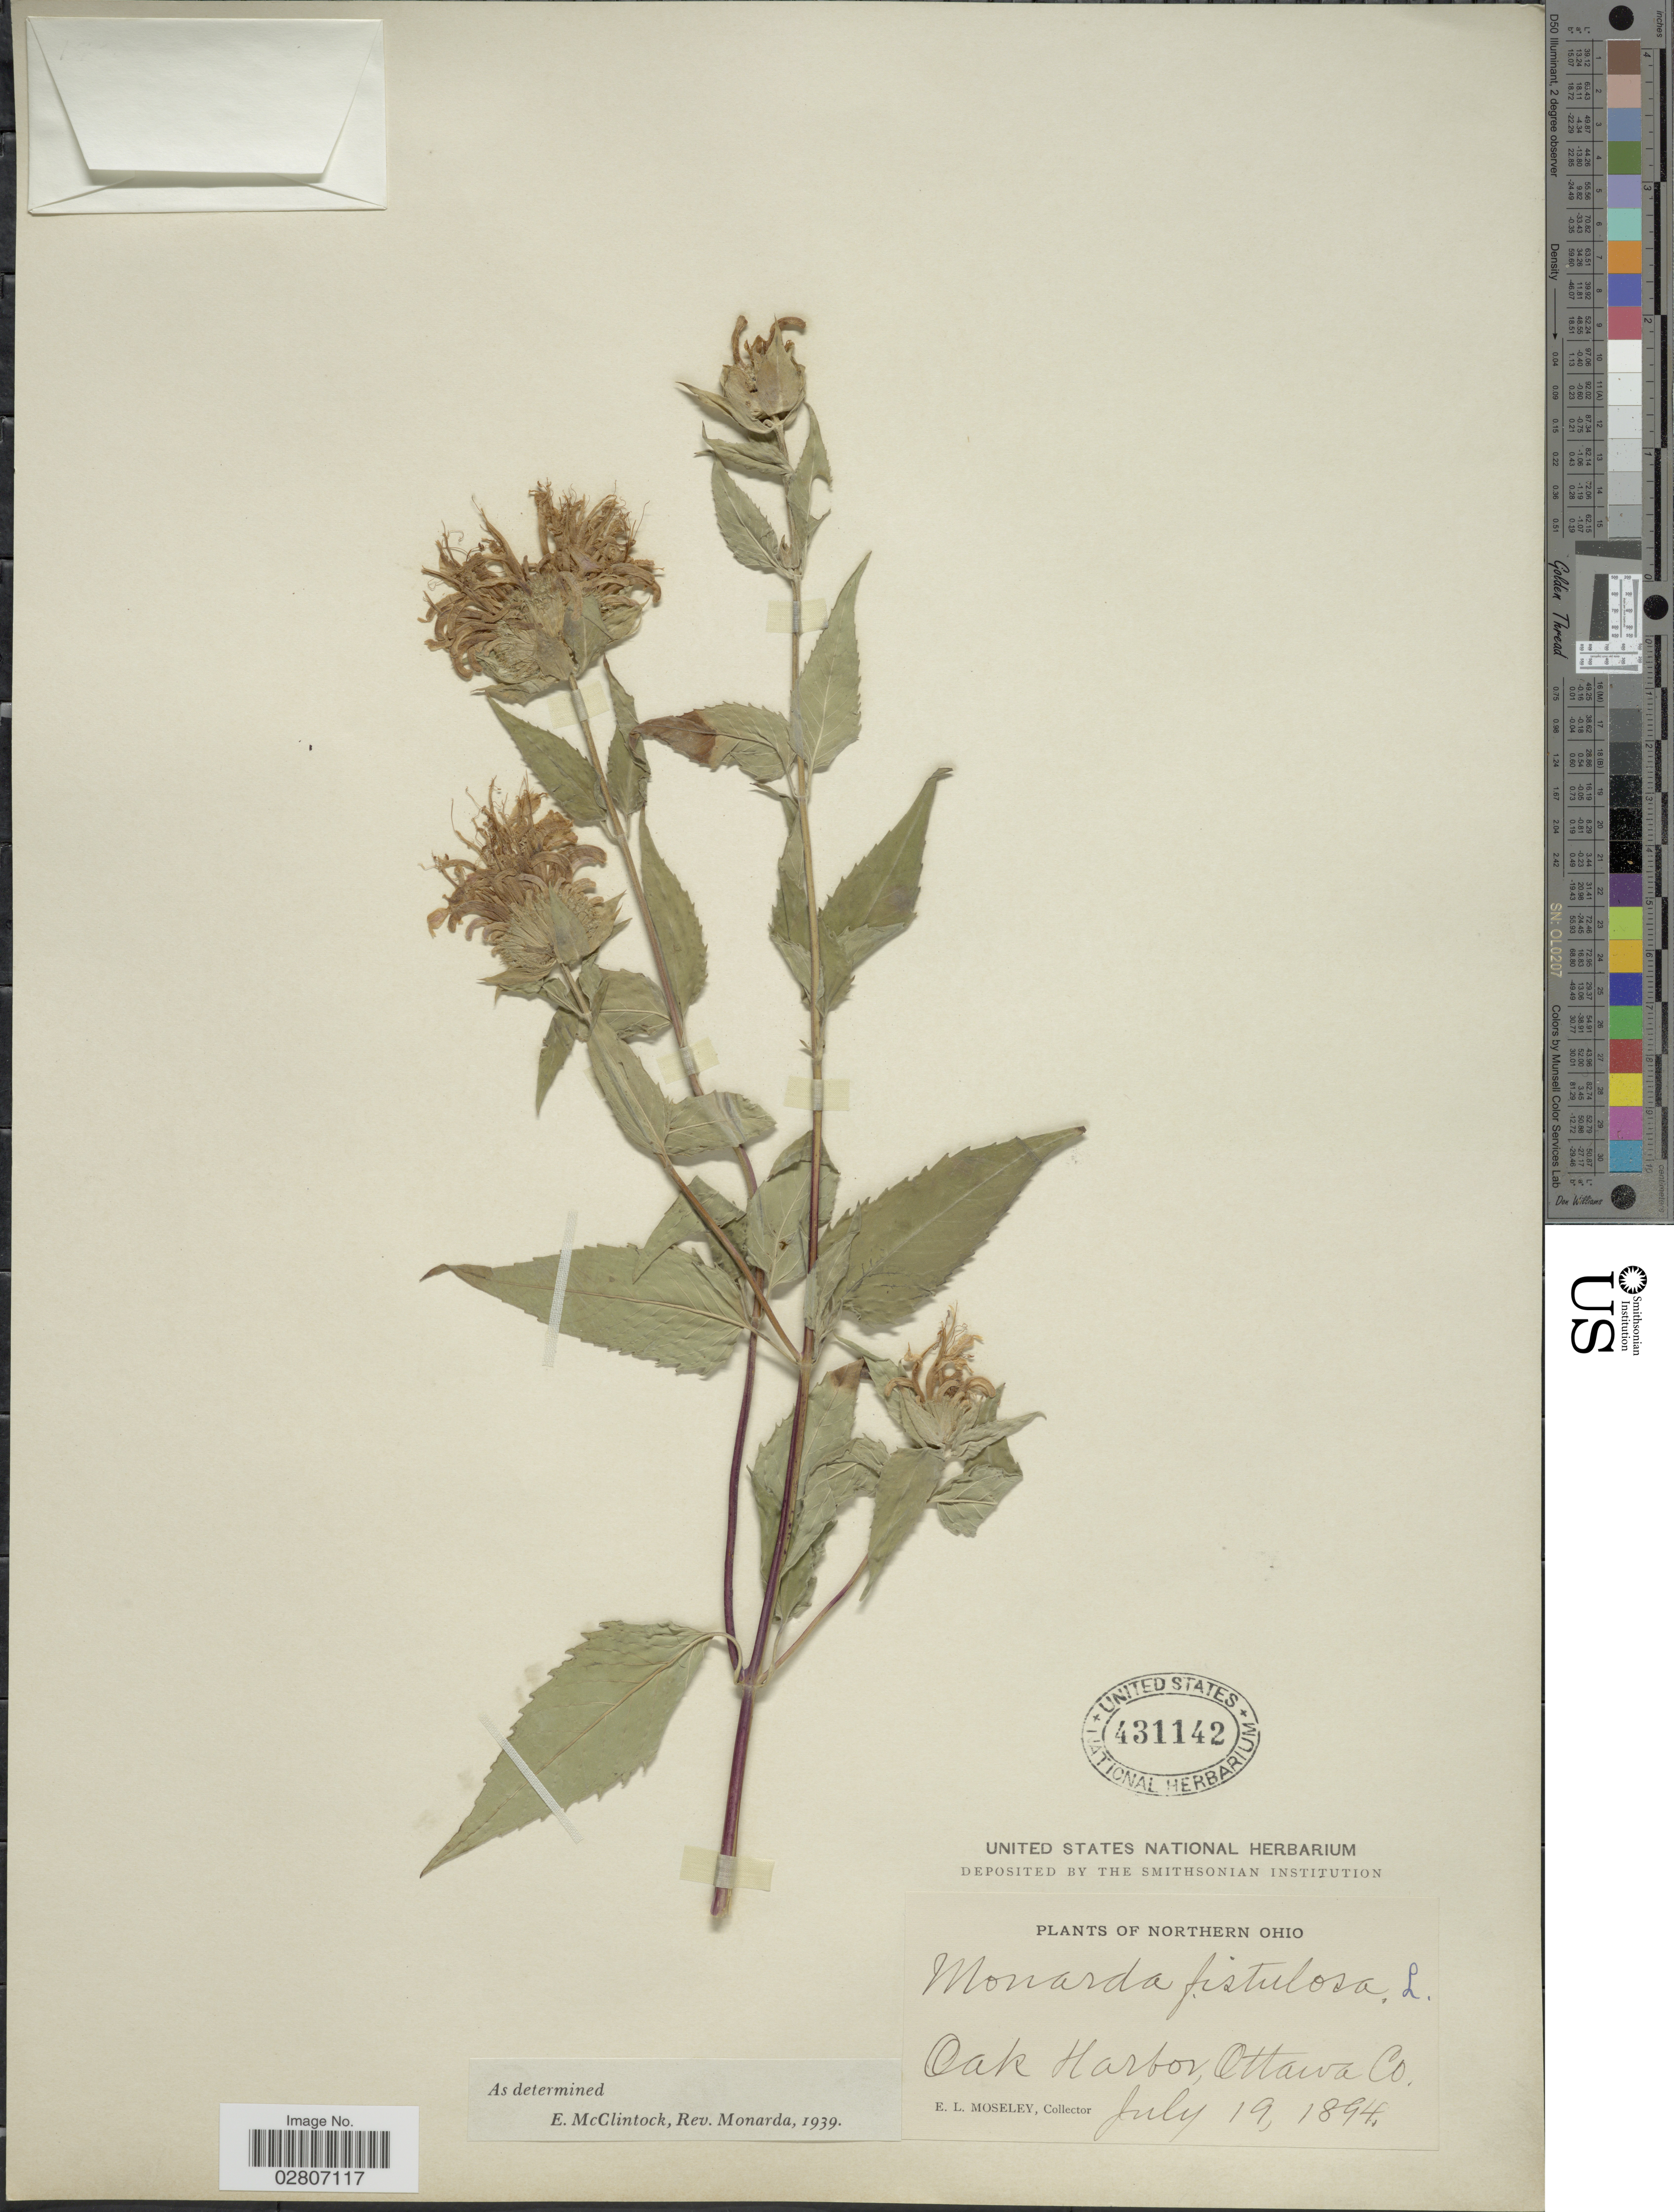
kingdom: Plantae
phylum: Tracheophyta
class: Magnoliopsida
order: Lamiales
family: Lamiaceae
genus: Monarda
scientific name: Monarda fistulosa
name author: L.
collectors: E. Moseley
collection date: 1894-07-19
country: United States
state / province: Ohio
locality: Northern Ohio. Oak Harbor, Ottawa Co.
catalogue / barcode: US 431142